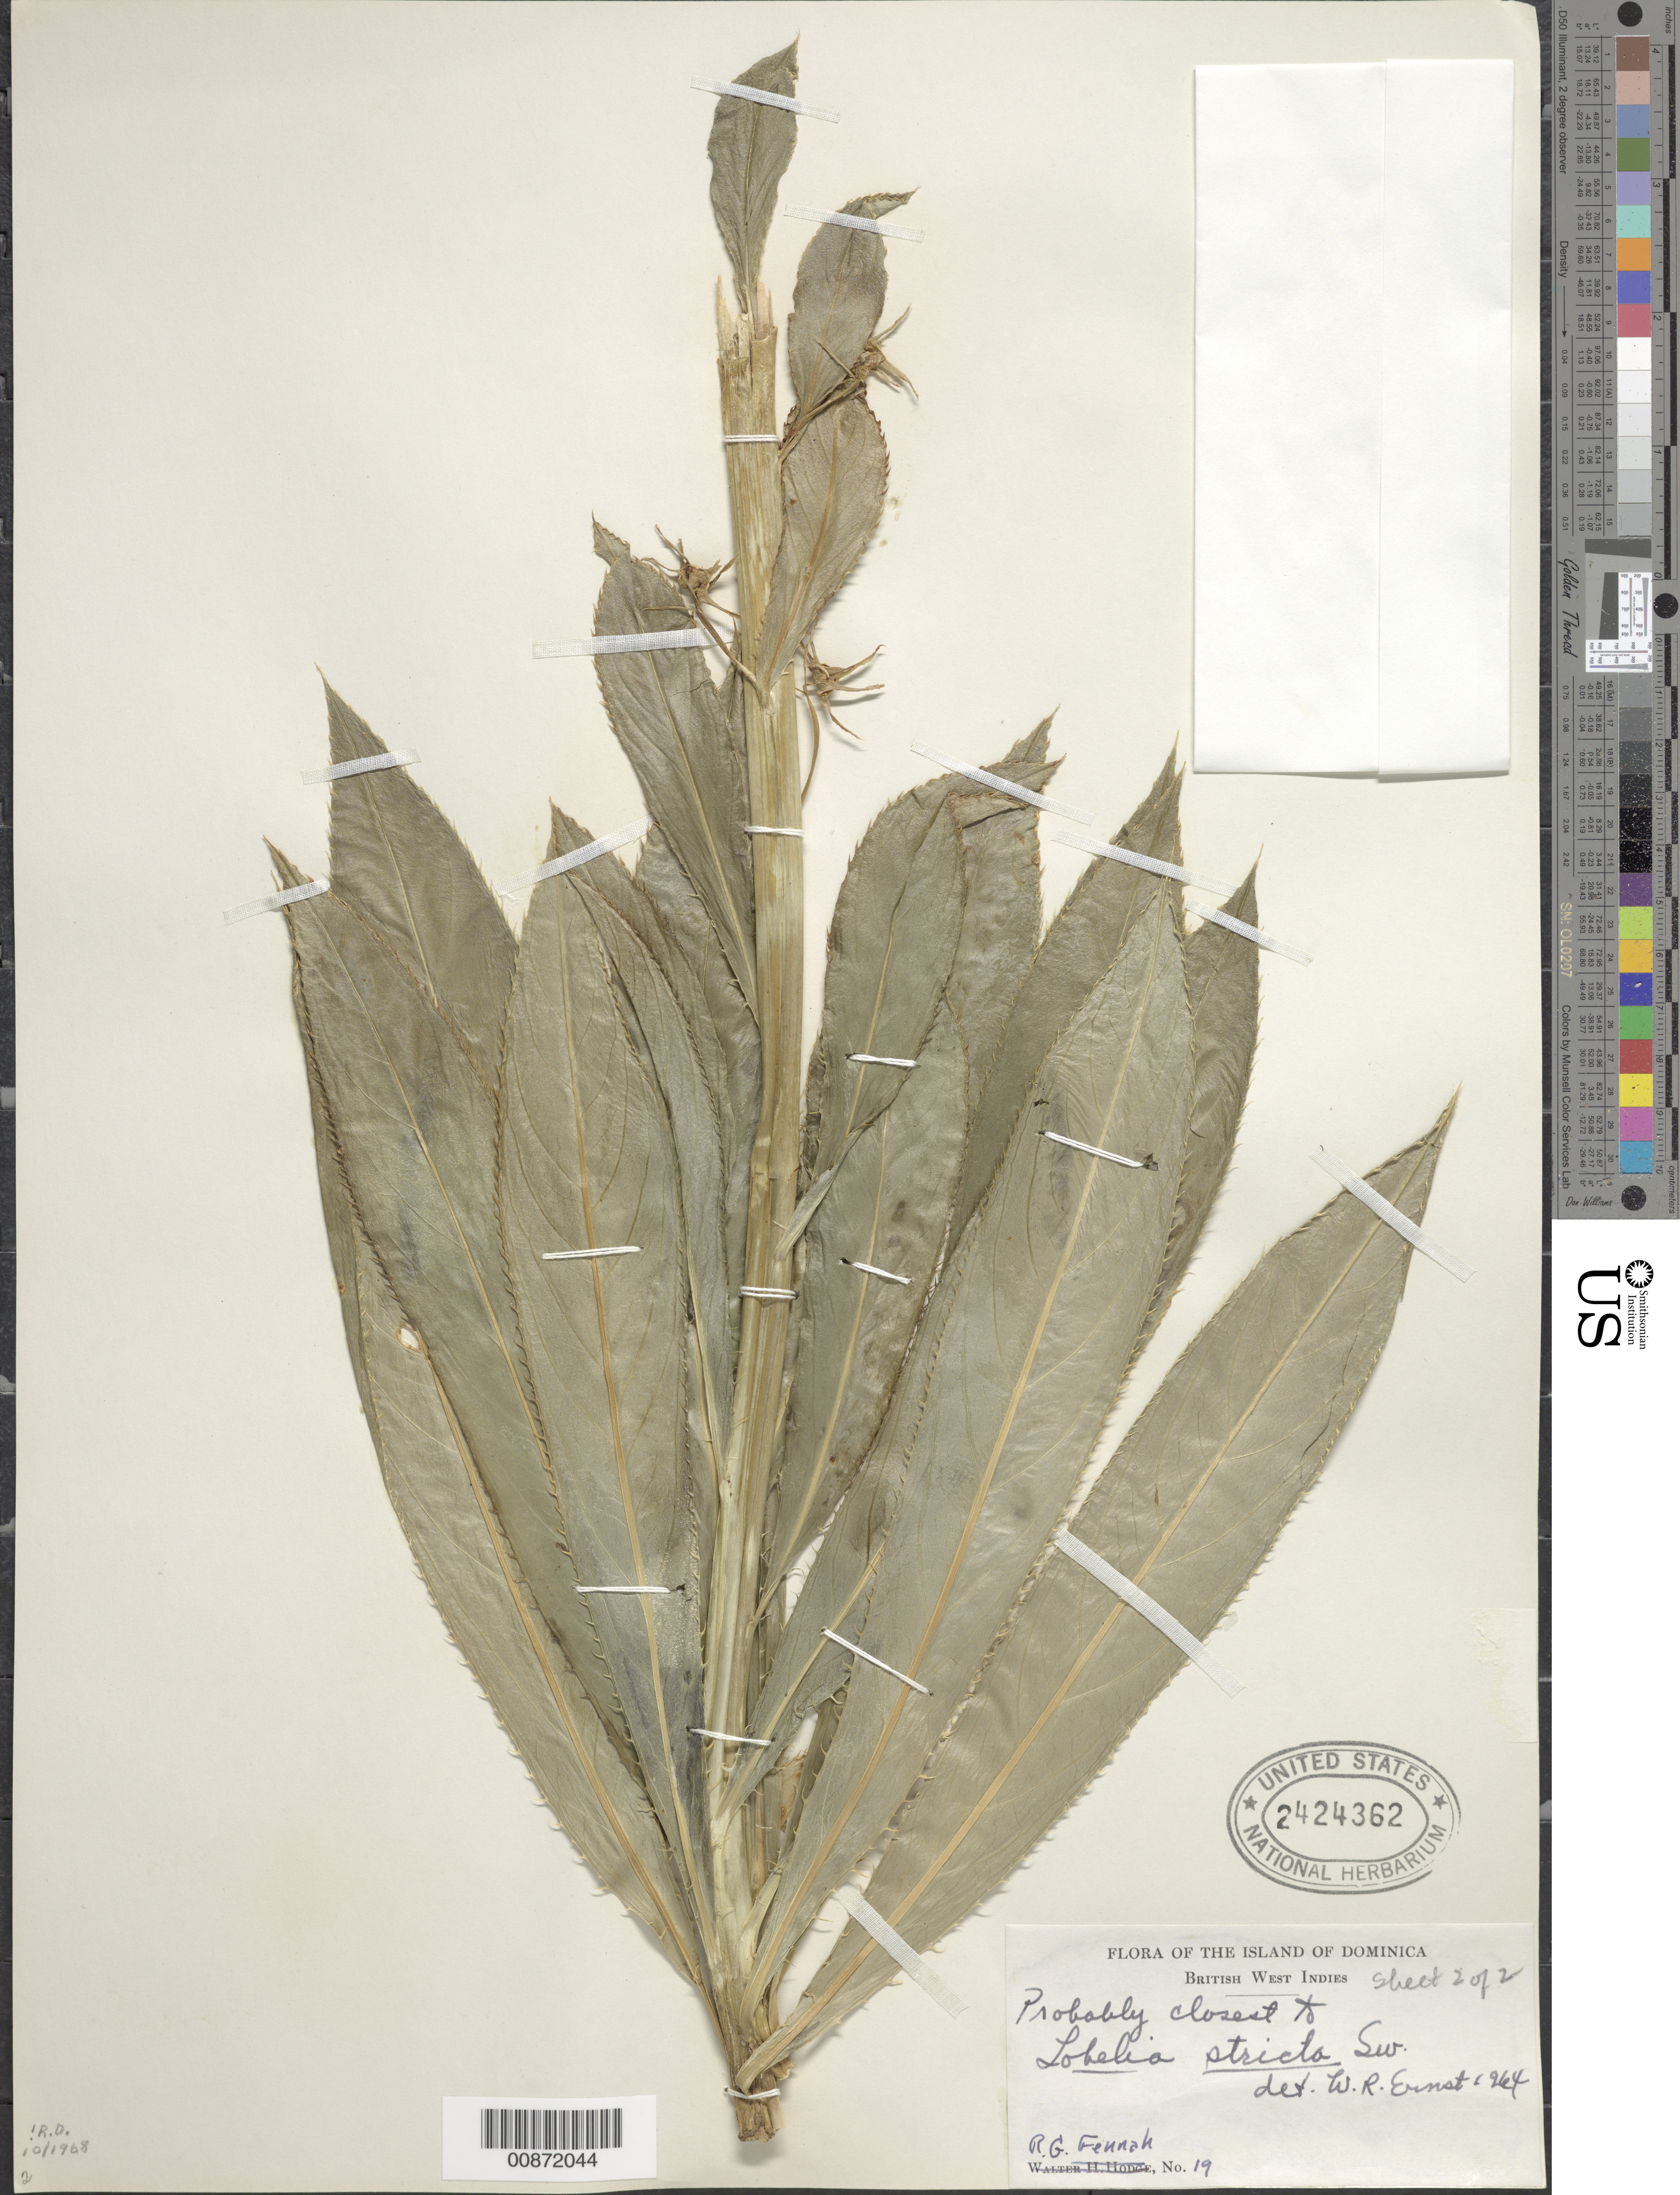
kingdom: Plantae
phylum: Tracheophyta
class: Magnoliopsida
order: Asterales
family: Campanulaceae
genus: Lobelia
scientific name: Lobelia stricta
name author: Sw.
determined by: Ernst, W. R., (US), NMNH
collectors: R. Fennah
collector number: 19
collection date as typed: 05 Jan 1940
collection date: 1940-01-05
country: Dominica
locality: Upper slopes of Morne Anglais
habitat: Upper rainforest-clade slopes of morne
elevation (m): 763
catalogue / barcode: US 2424362